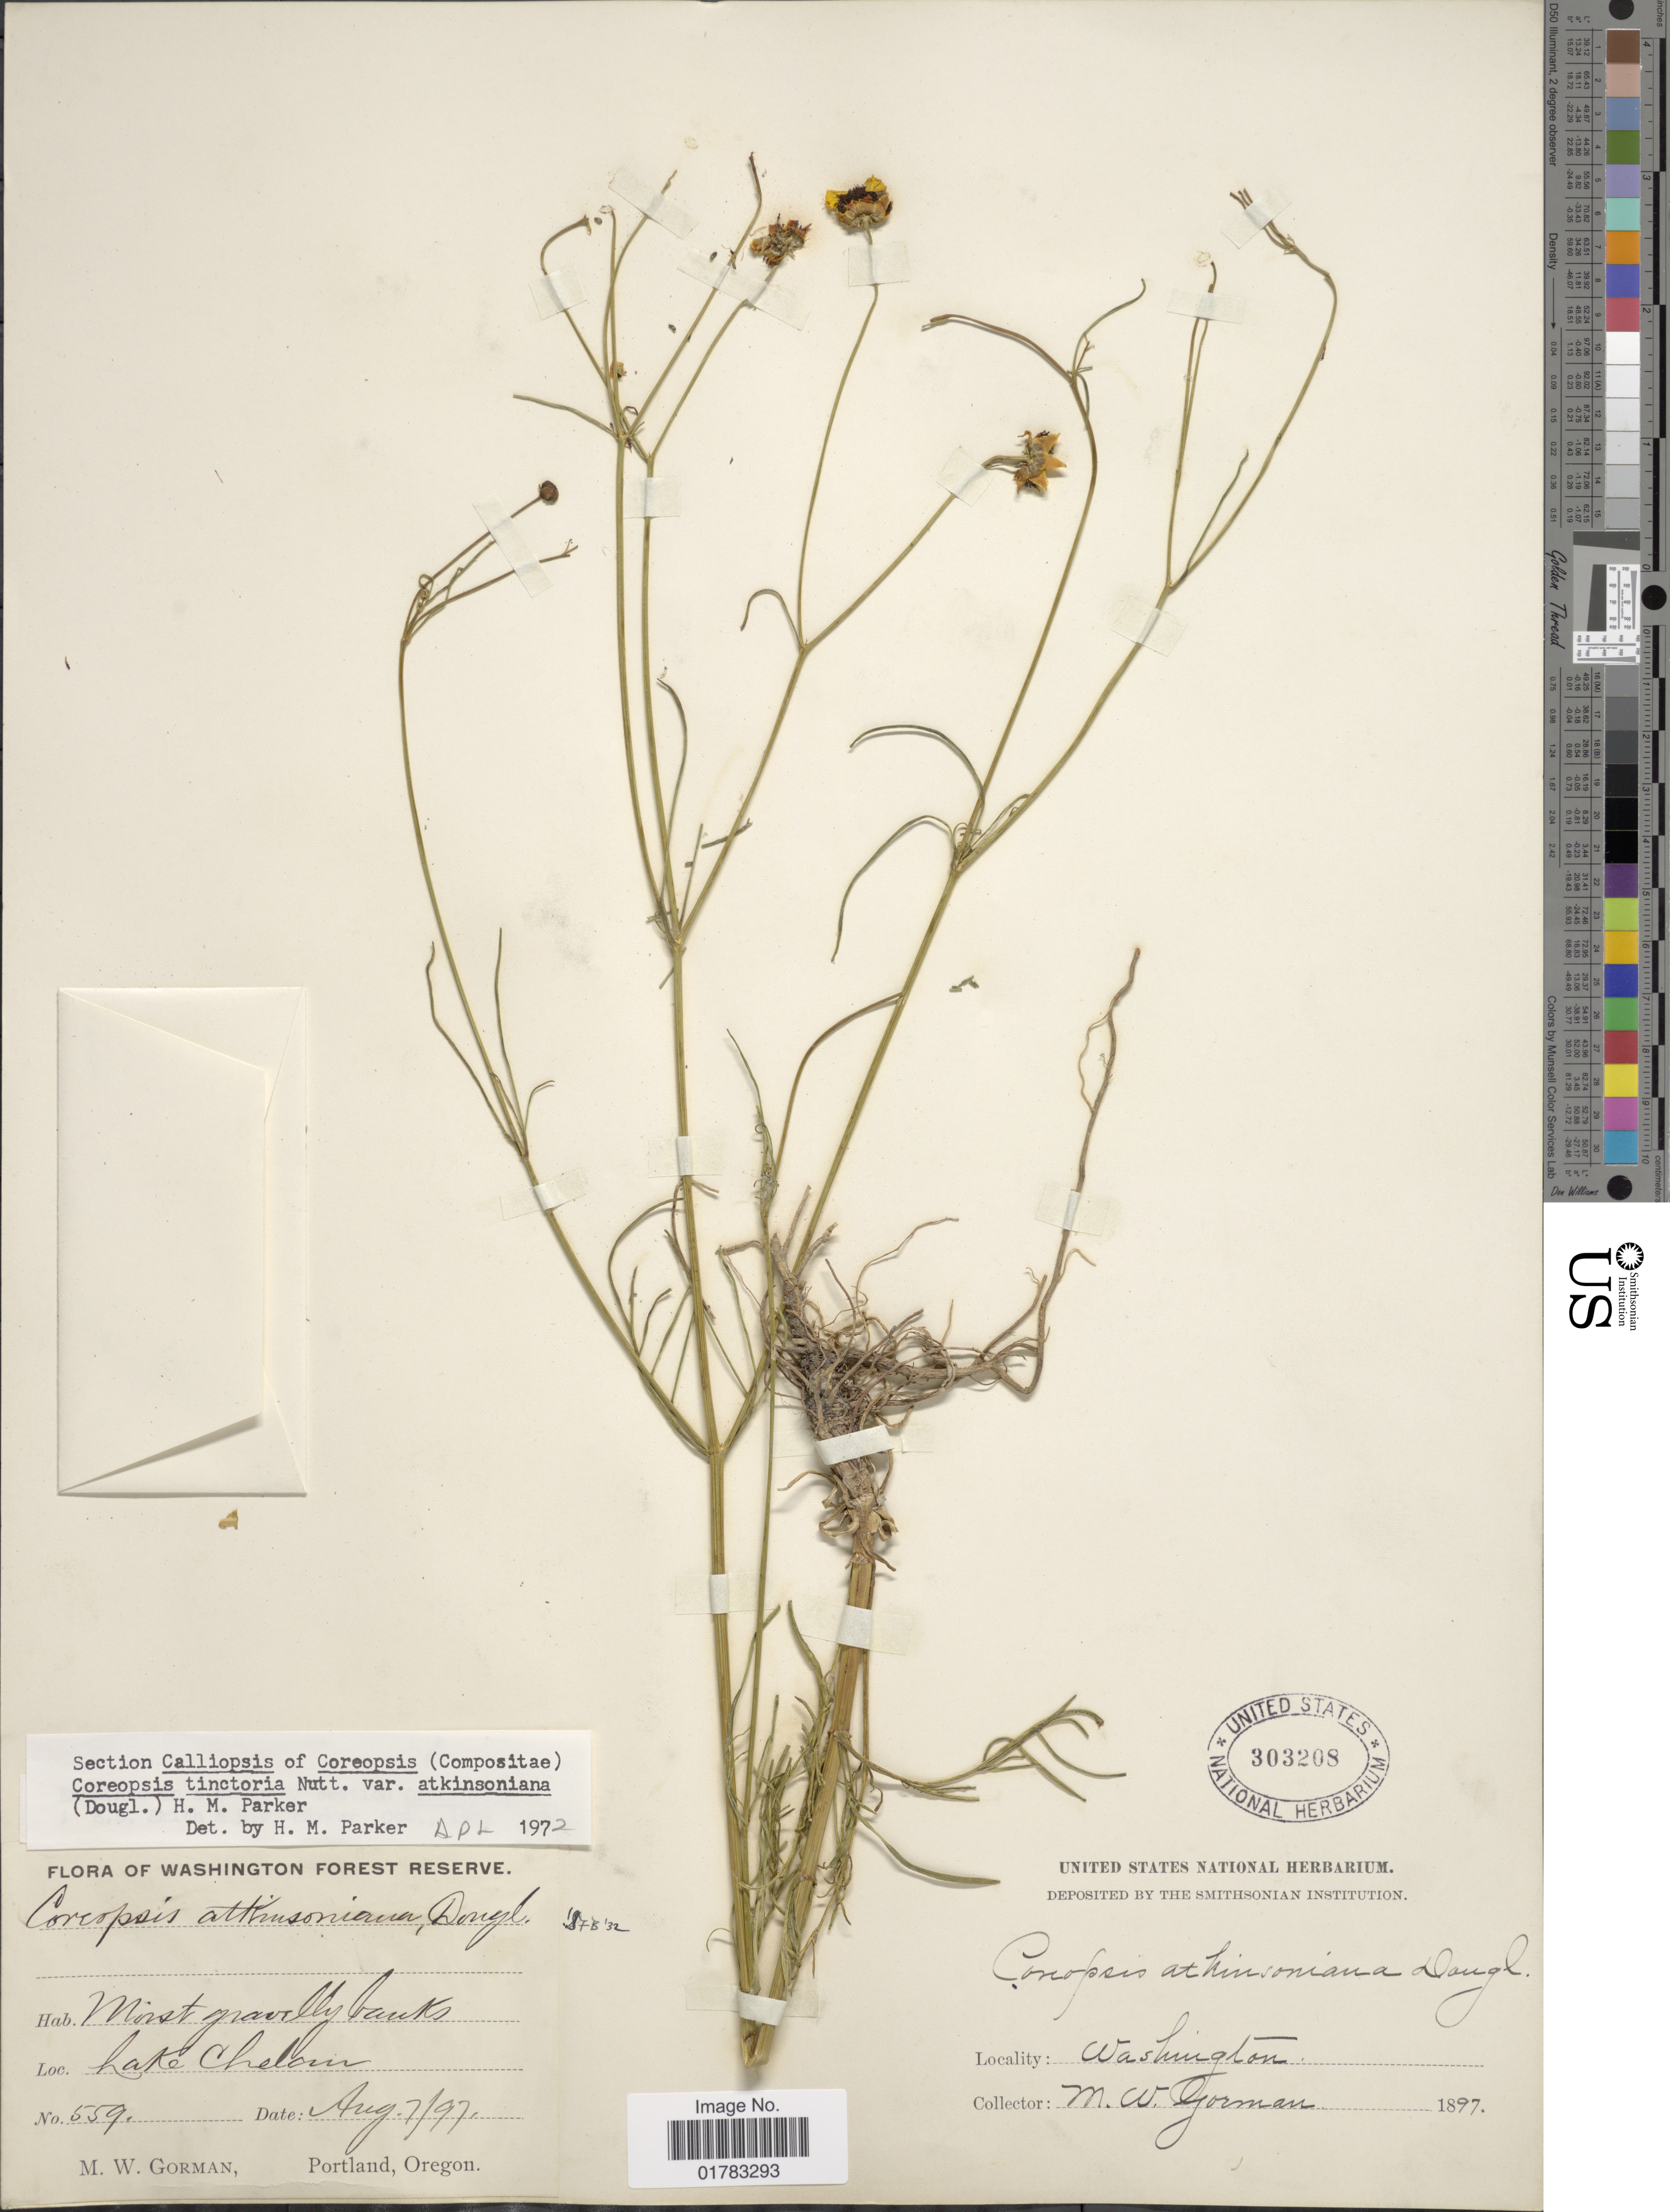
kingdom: Plantae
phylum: Tracheophyta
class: Magnoliopsida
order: Asterales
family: Asteraceae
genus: Coreopsis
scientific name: Coreopsis tinctoria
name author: Nutt.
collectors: M. W. Gorman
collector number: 559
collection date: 1897-08-07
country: United States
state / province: Washington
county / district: Chelan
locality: Moist gravelly banks, Lake Chelan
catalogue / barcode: US 303208